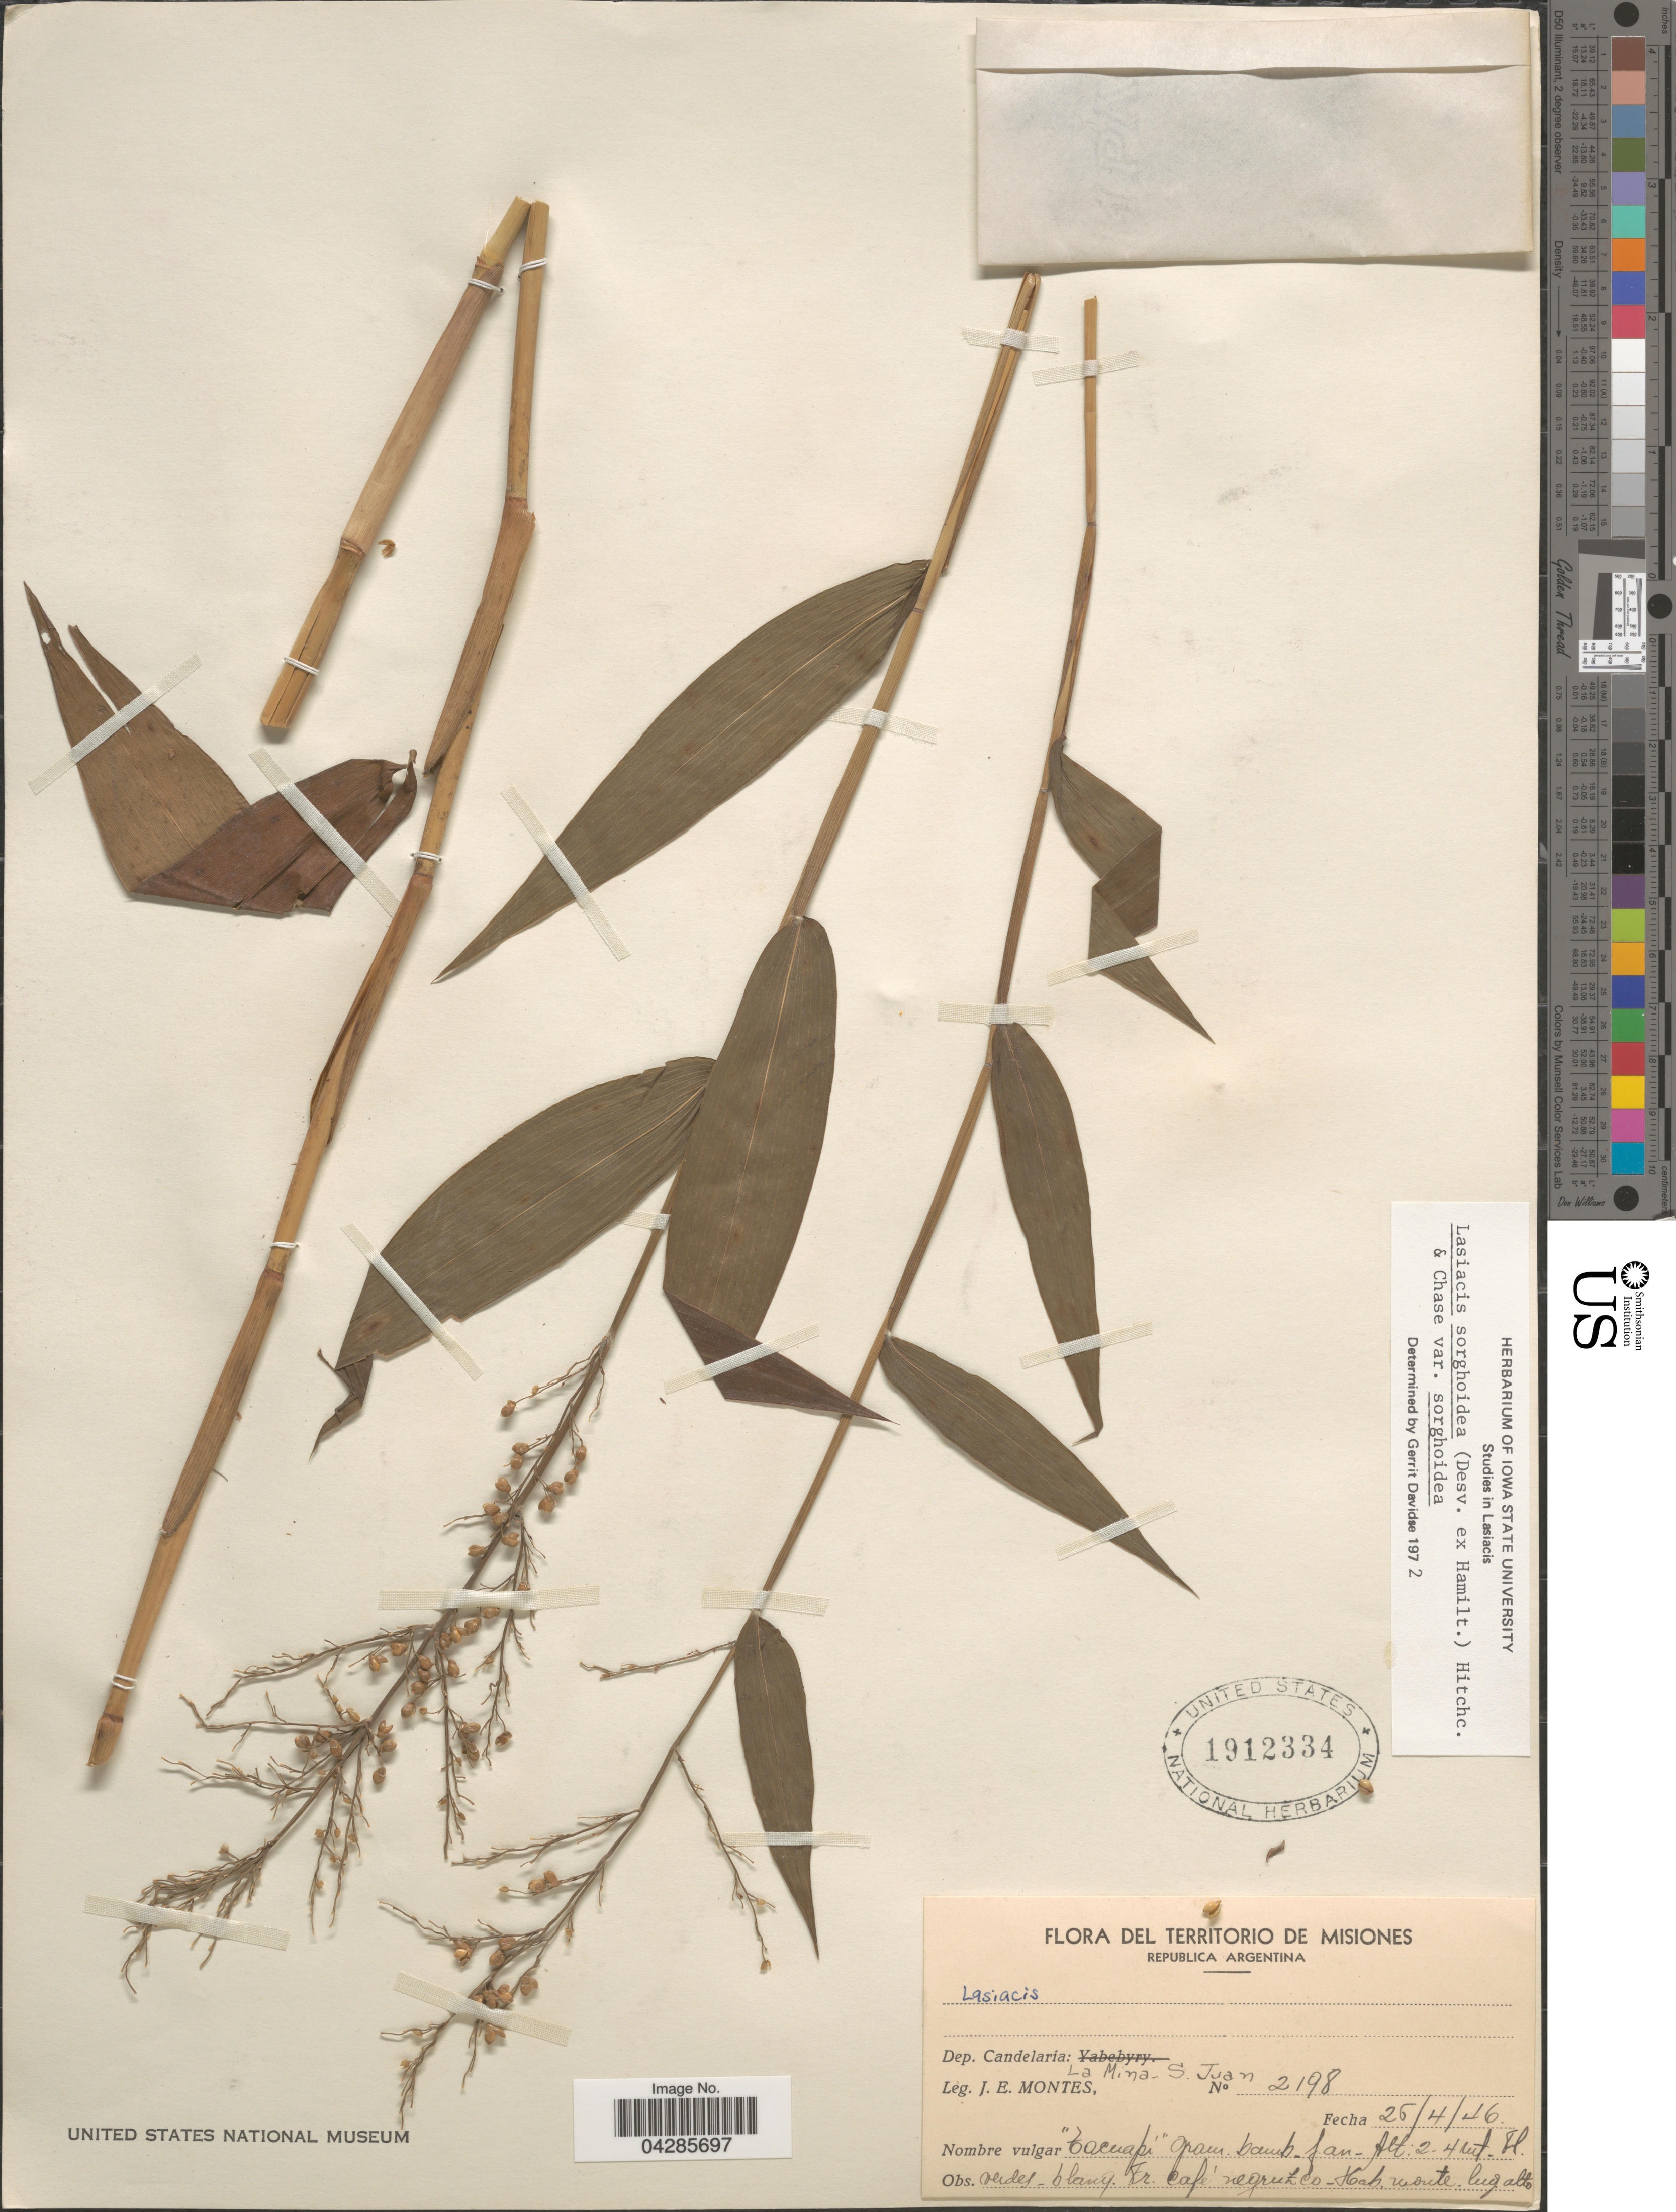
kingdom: Plantae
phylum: Tracheophyta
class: Liliopsida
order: Poales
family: Poaceae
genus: Lasiacis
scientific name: Lasiacis sorghoidea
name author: (Desv. ex Ham.) Hitchc. & Chase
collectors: J. E. Montes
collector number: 2198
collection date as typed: Transcribed d/m/y: 26/4/46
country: Argentina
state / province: Misiones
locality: Republica Argentina. Dep. Candelaria: La Mina - S. Juan.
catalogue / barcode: US 1912334